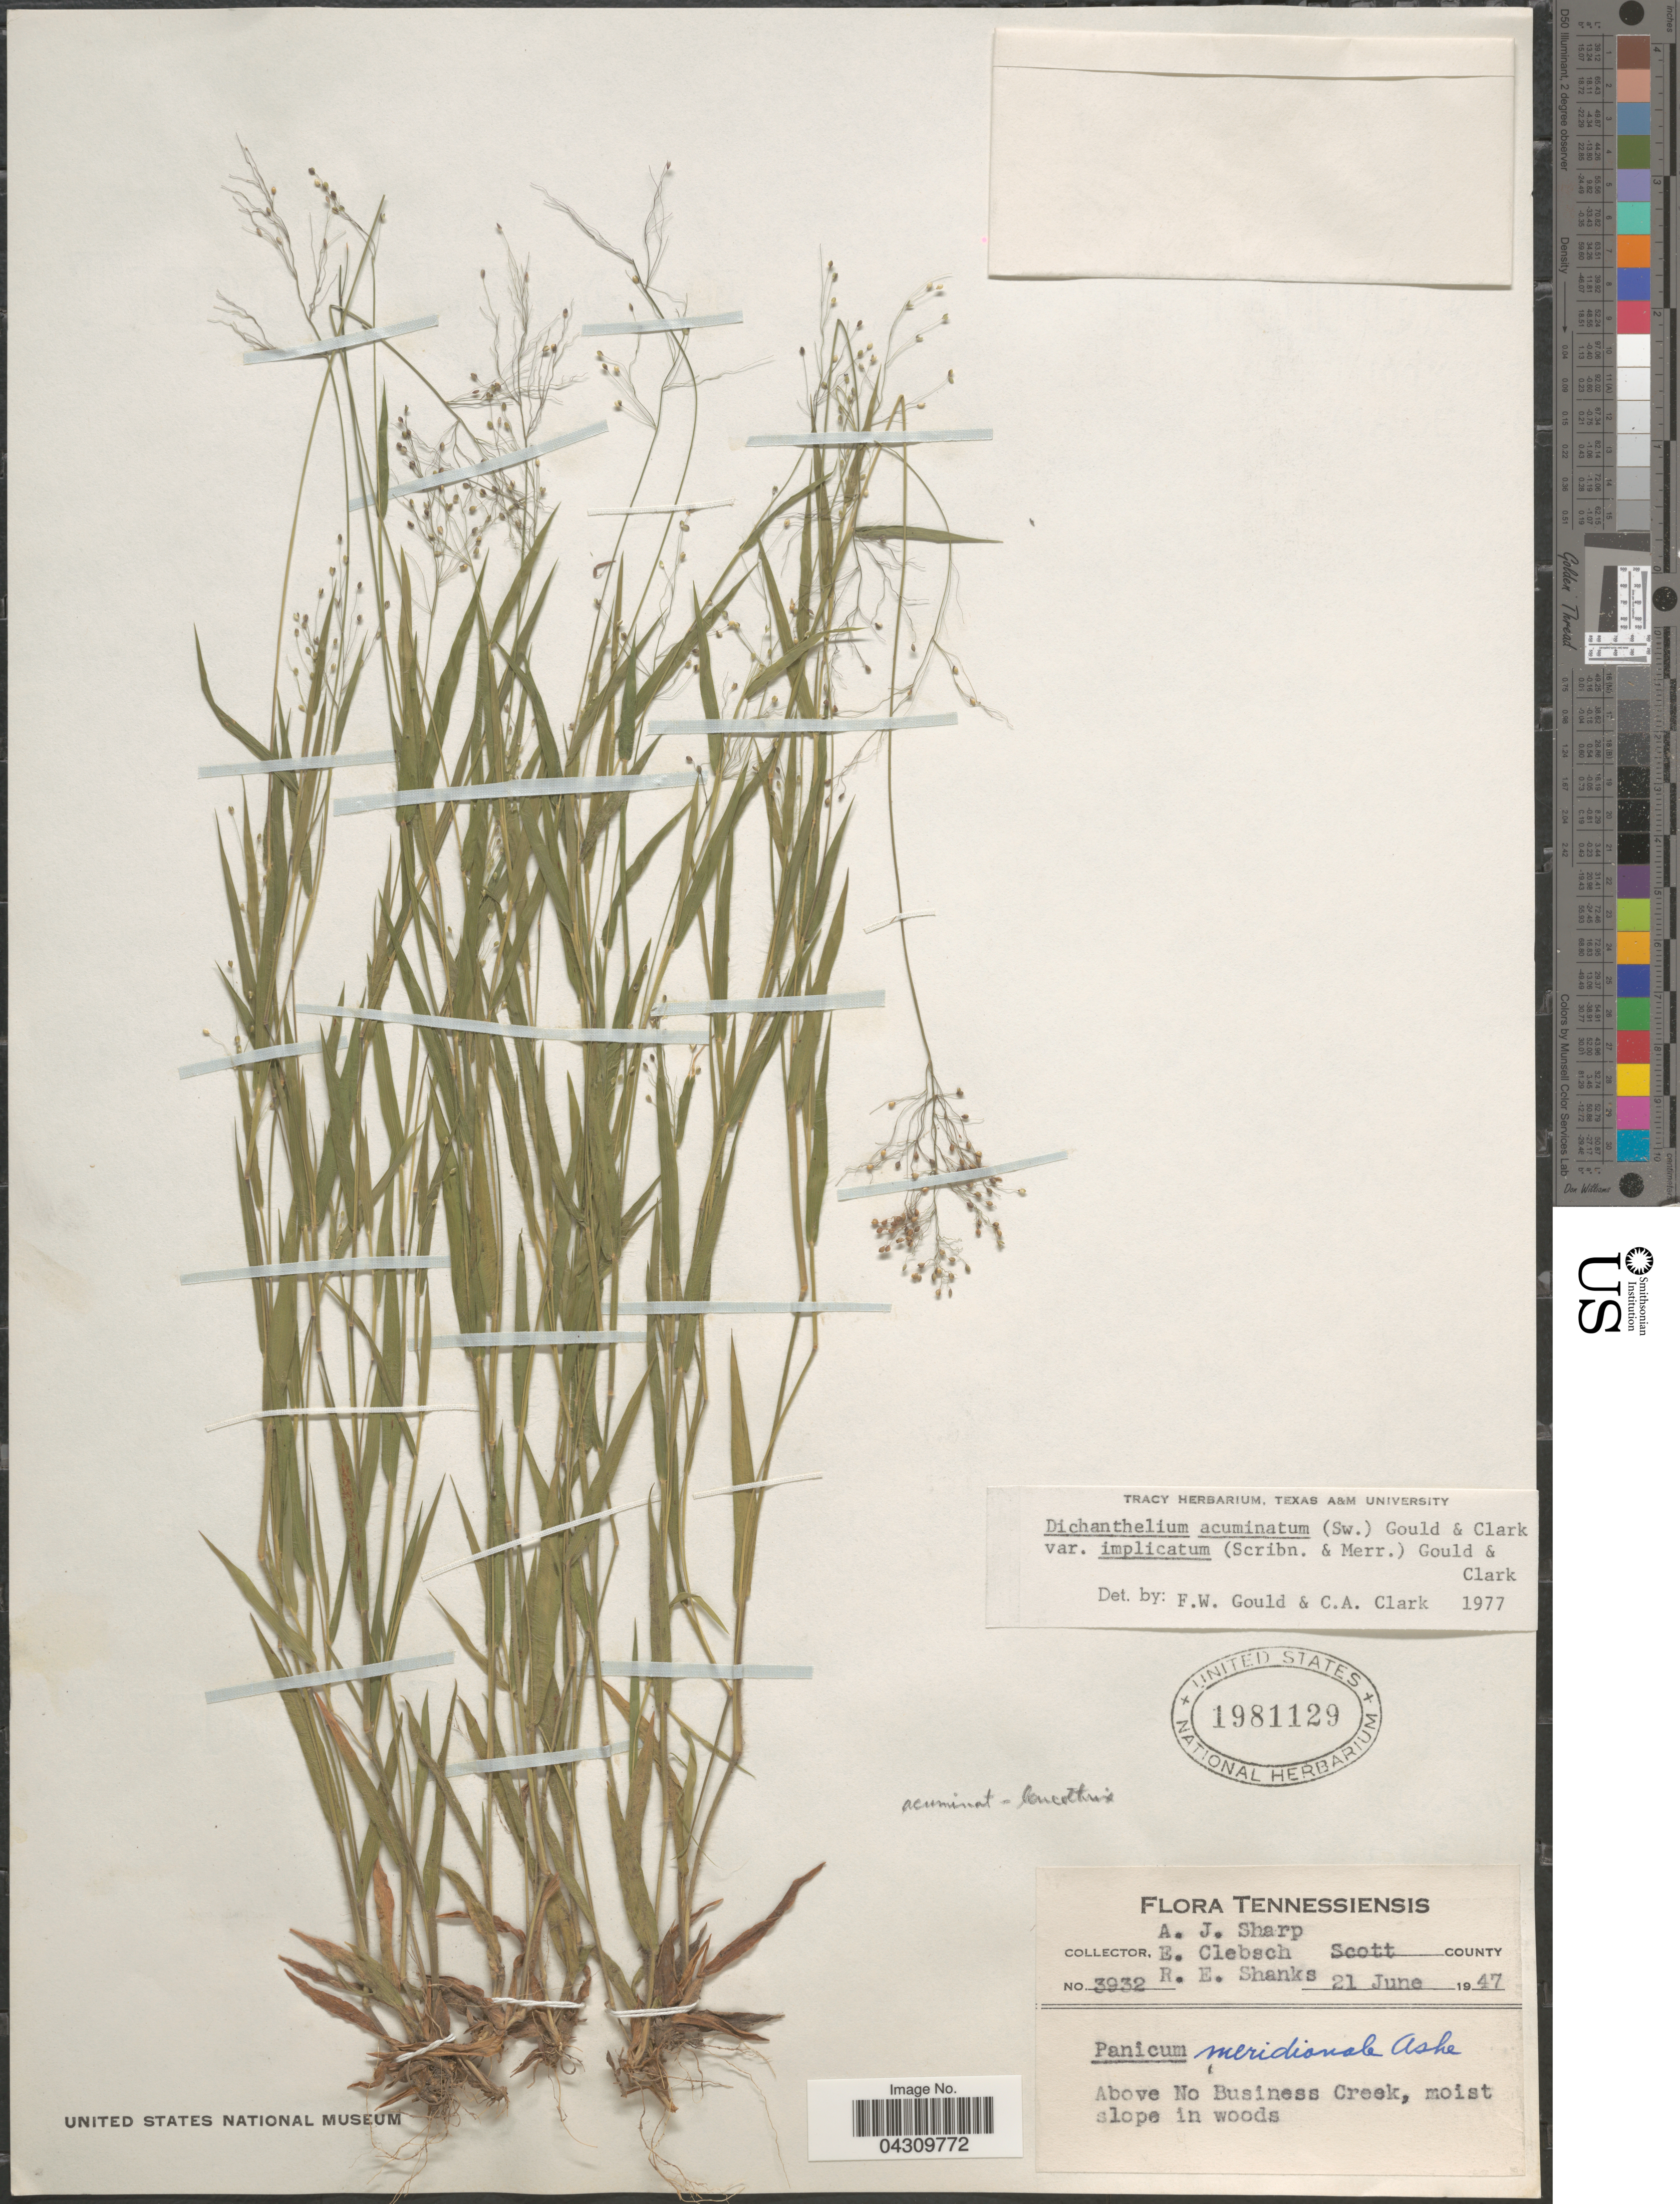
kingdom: Plantae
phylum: Tracheophyta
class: Liliopsida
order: Poales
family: Poaceae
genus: Dichanthelium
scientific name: Dichanthelium acuminatum var. acuminatum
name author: (Sw.) Gould & C.A. Clark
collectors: A. J. Sharp, E. Clebsch & R. Shanks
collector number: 3932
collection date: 1947-06-21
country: United States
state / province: Tennessee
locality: Scott County. Above No Business Creek.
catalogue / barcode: US 1981129